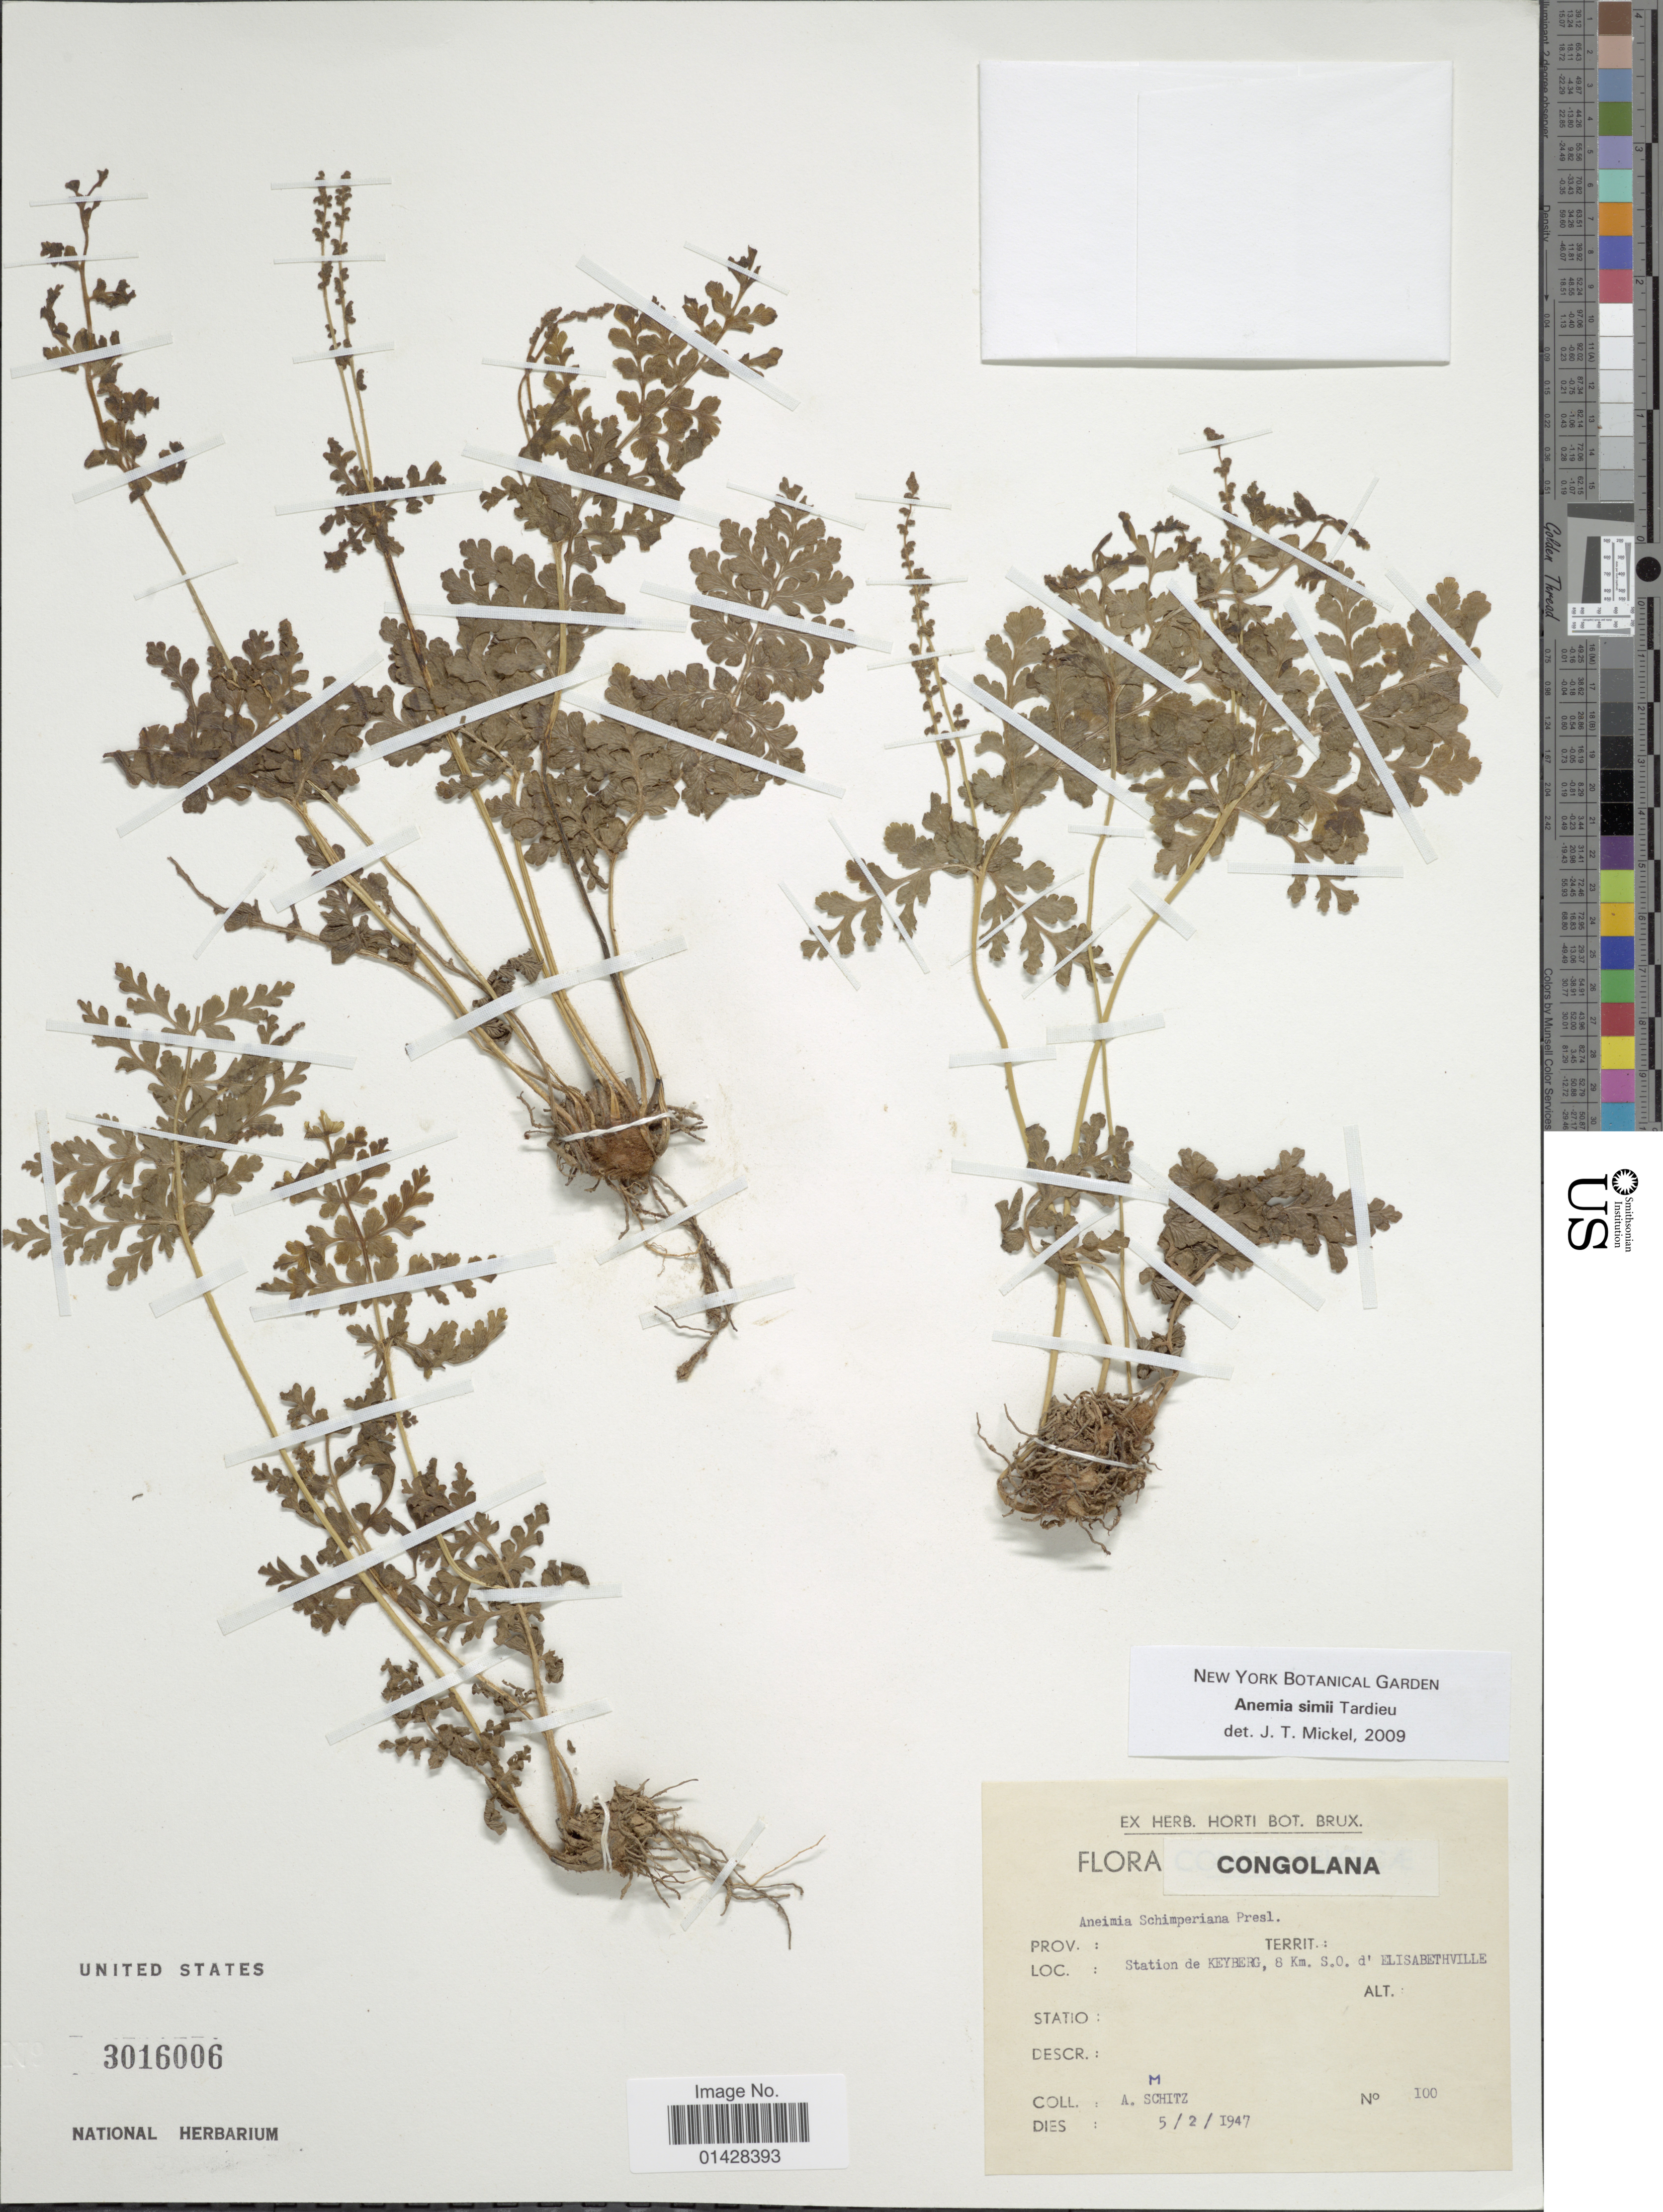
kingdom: Plantae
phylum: Tracheophyta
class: Polypodiopsida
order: Schizaeales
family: Anemiaceae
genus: Anemia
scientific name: Anemia simii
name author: Tardieu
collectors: A. Schmitz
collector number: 100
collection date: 1947-02-05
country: Congo, Democratic Republic of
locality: Congolana, Station de Keyberg, 8 Km S.O. d'Elisabethville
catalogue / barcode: US 3016006